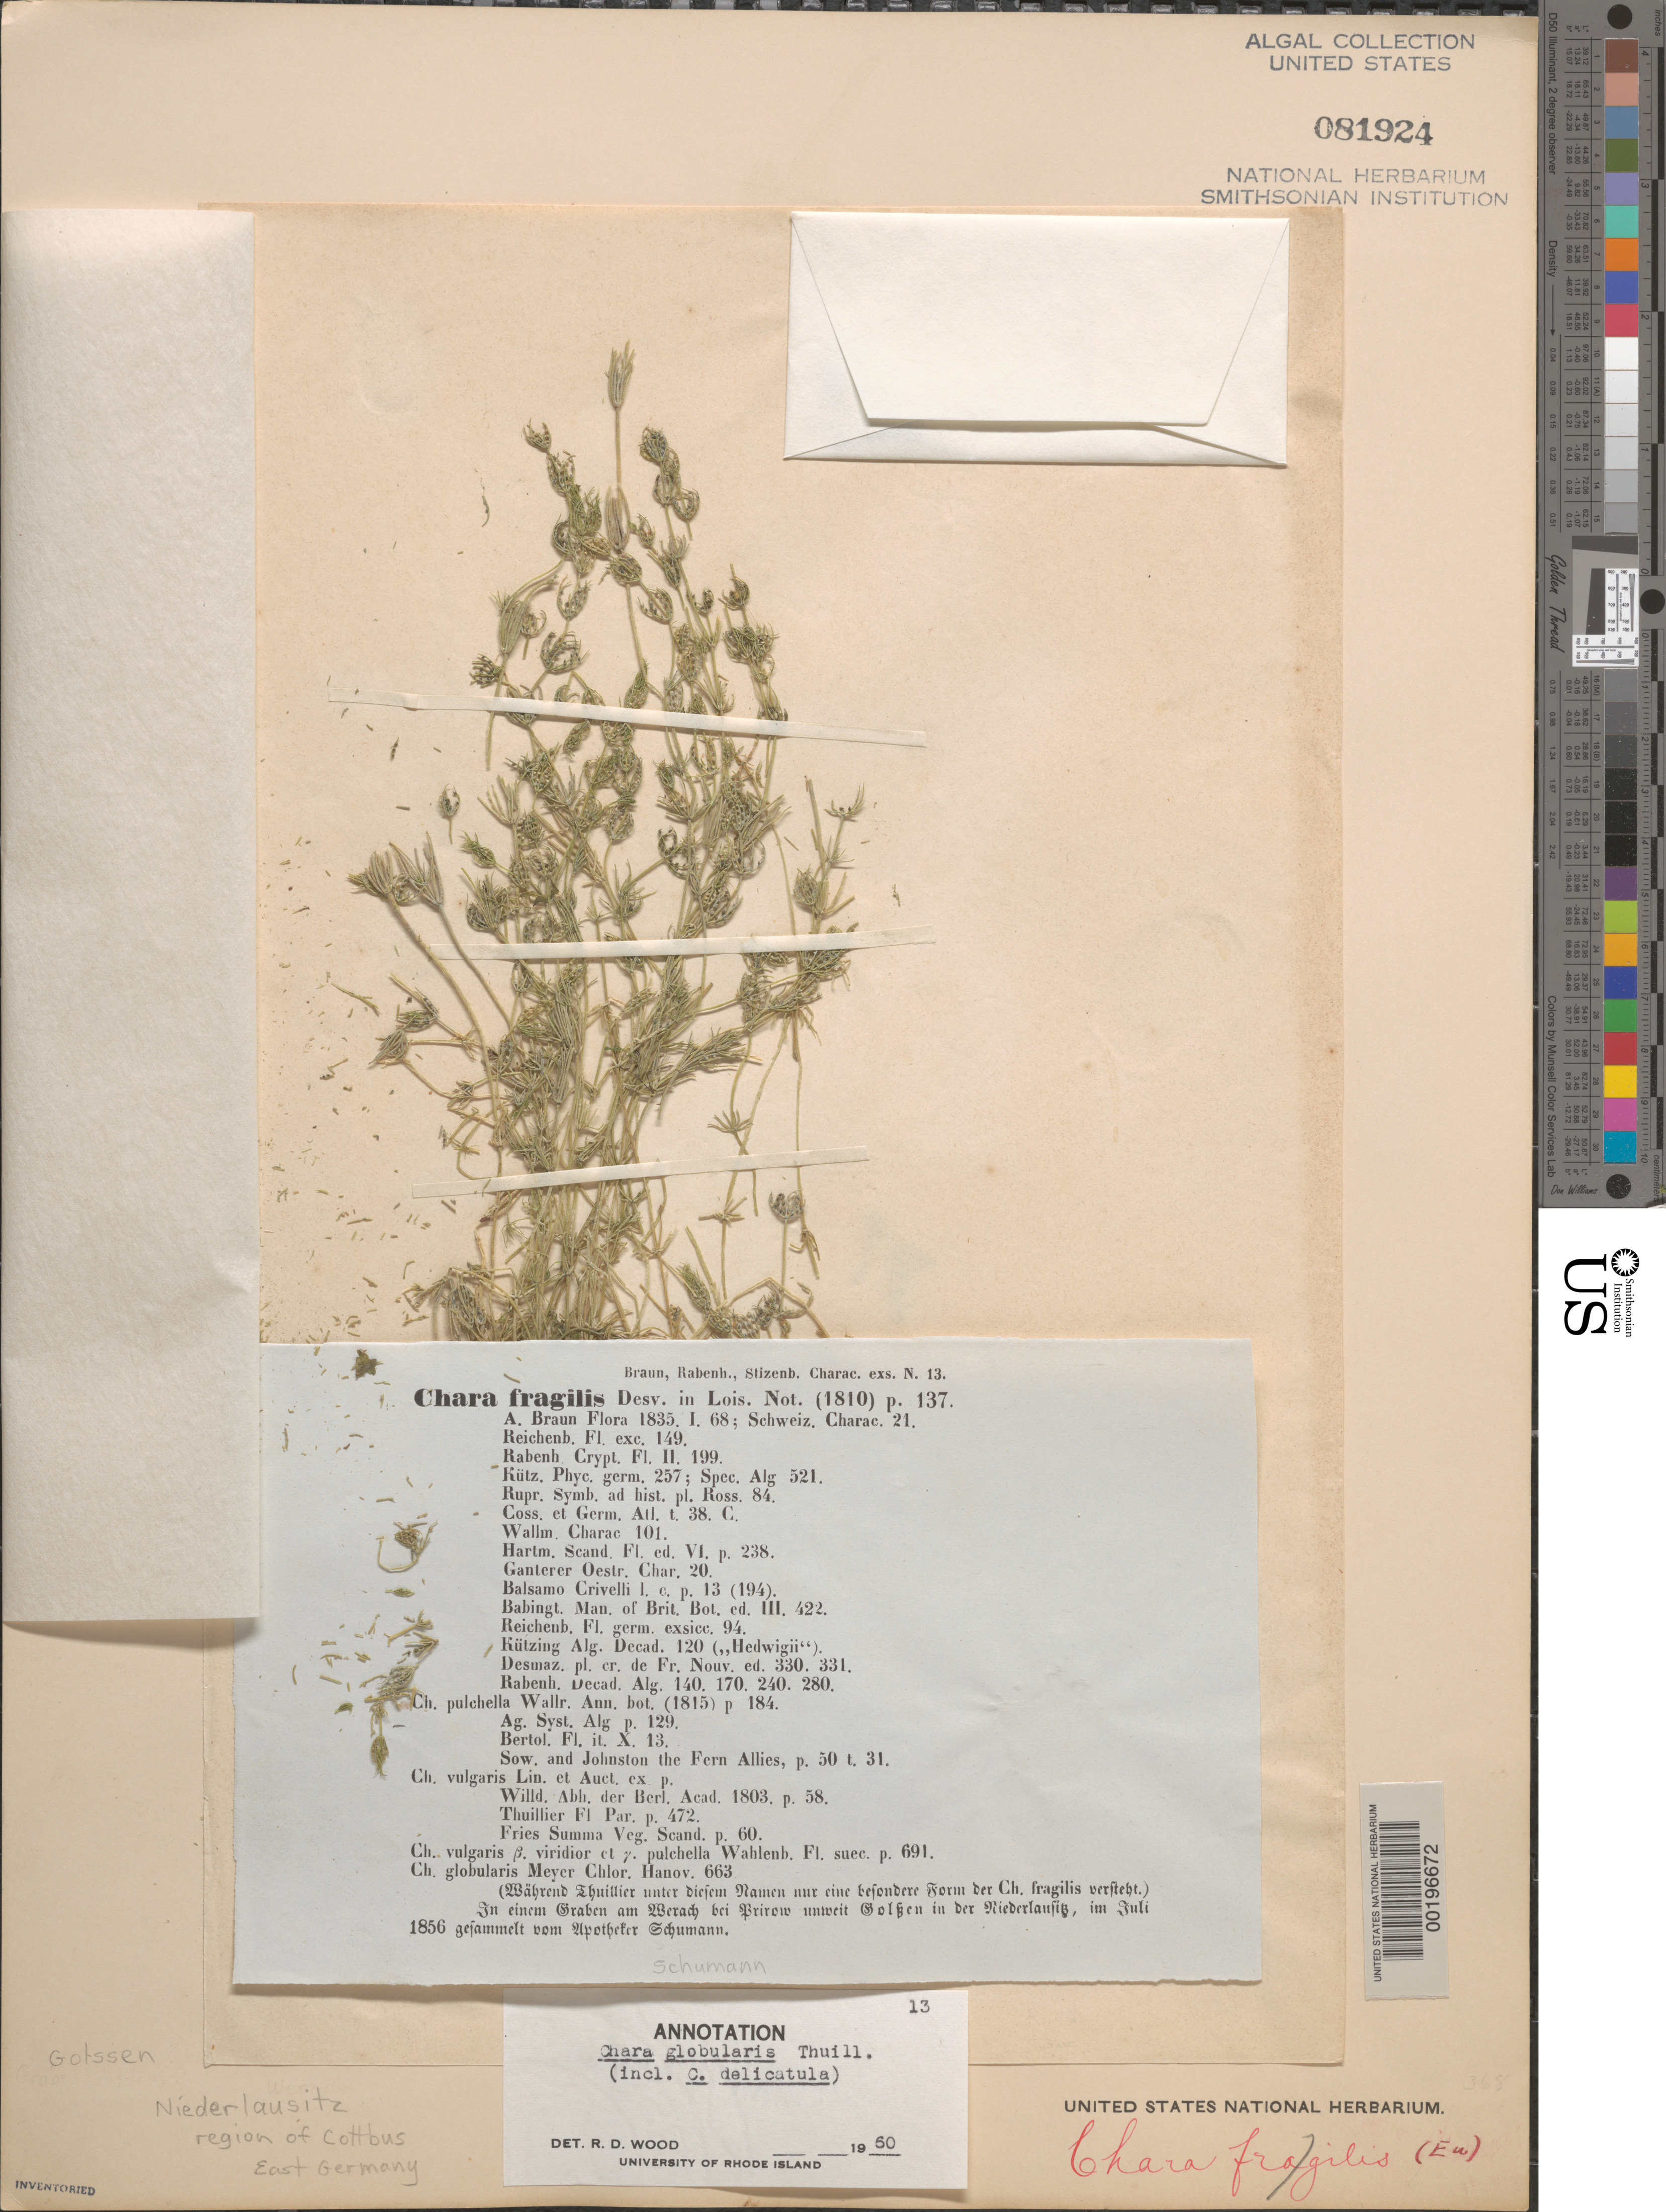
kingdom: Plantae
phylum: Charophyta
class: Charophyceae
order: Charales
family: Characeae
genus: Chara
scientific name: Chara globularis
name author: Thuiller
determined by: Wood, R. D.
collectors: U. Schumann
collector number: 13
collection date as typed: Jul 1856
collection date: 1856-07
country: Germany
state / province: Brandenburg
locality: Cottbus District. Near golssen, niederlausitz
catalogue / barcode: US 81924